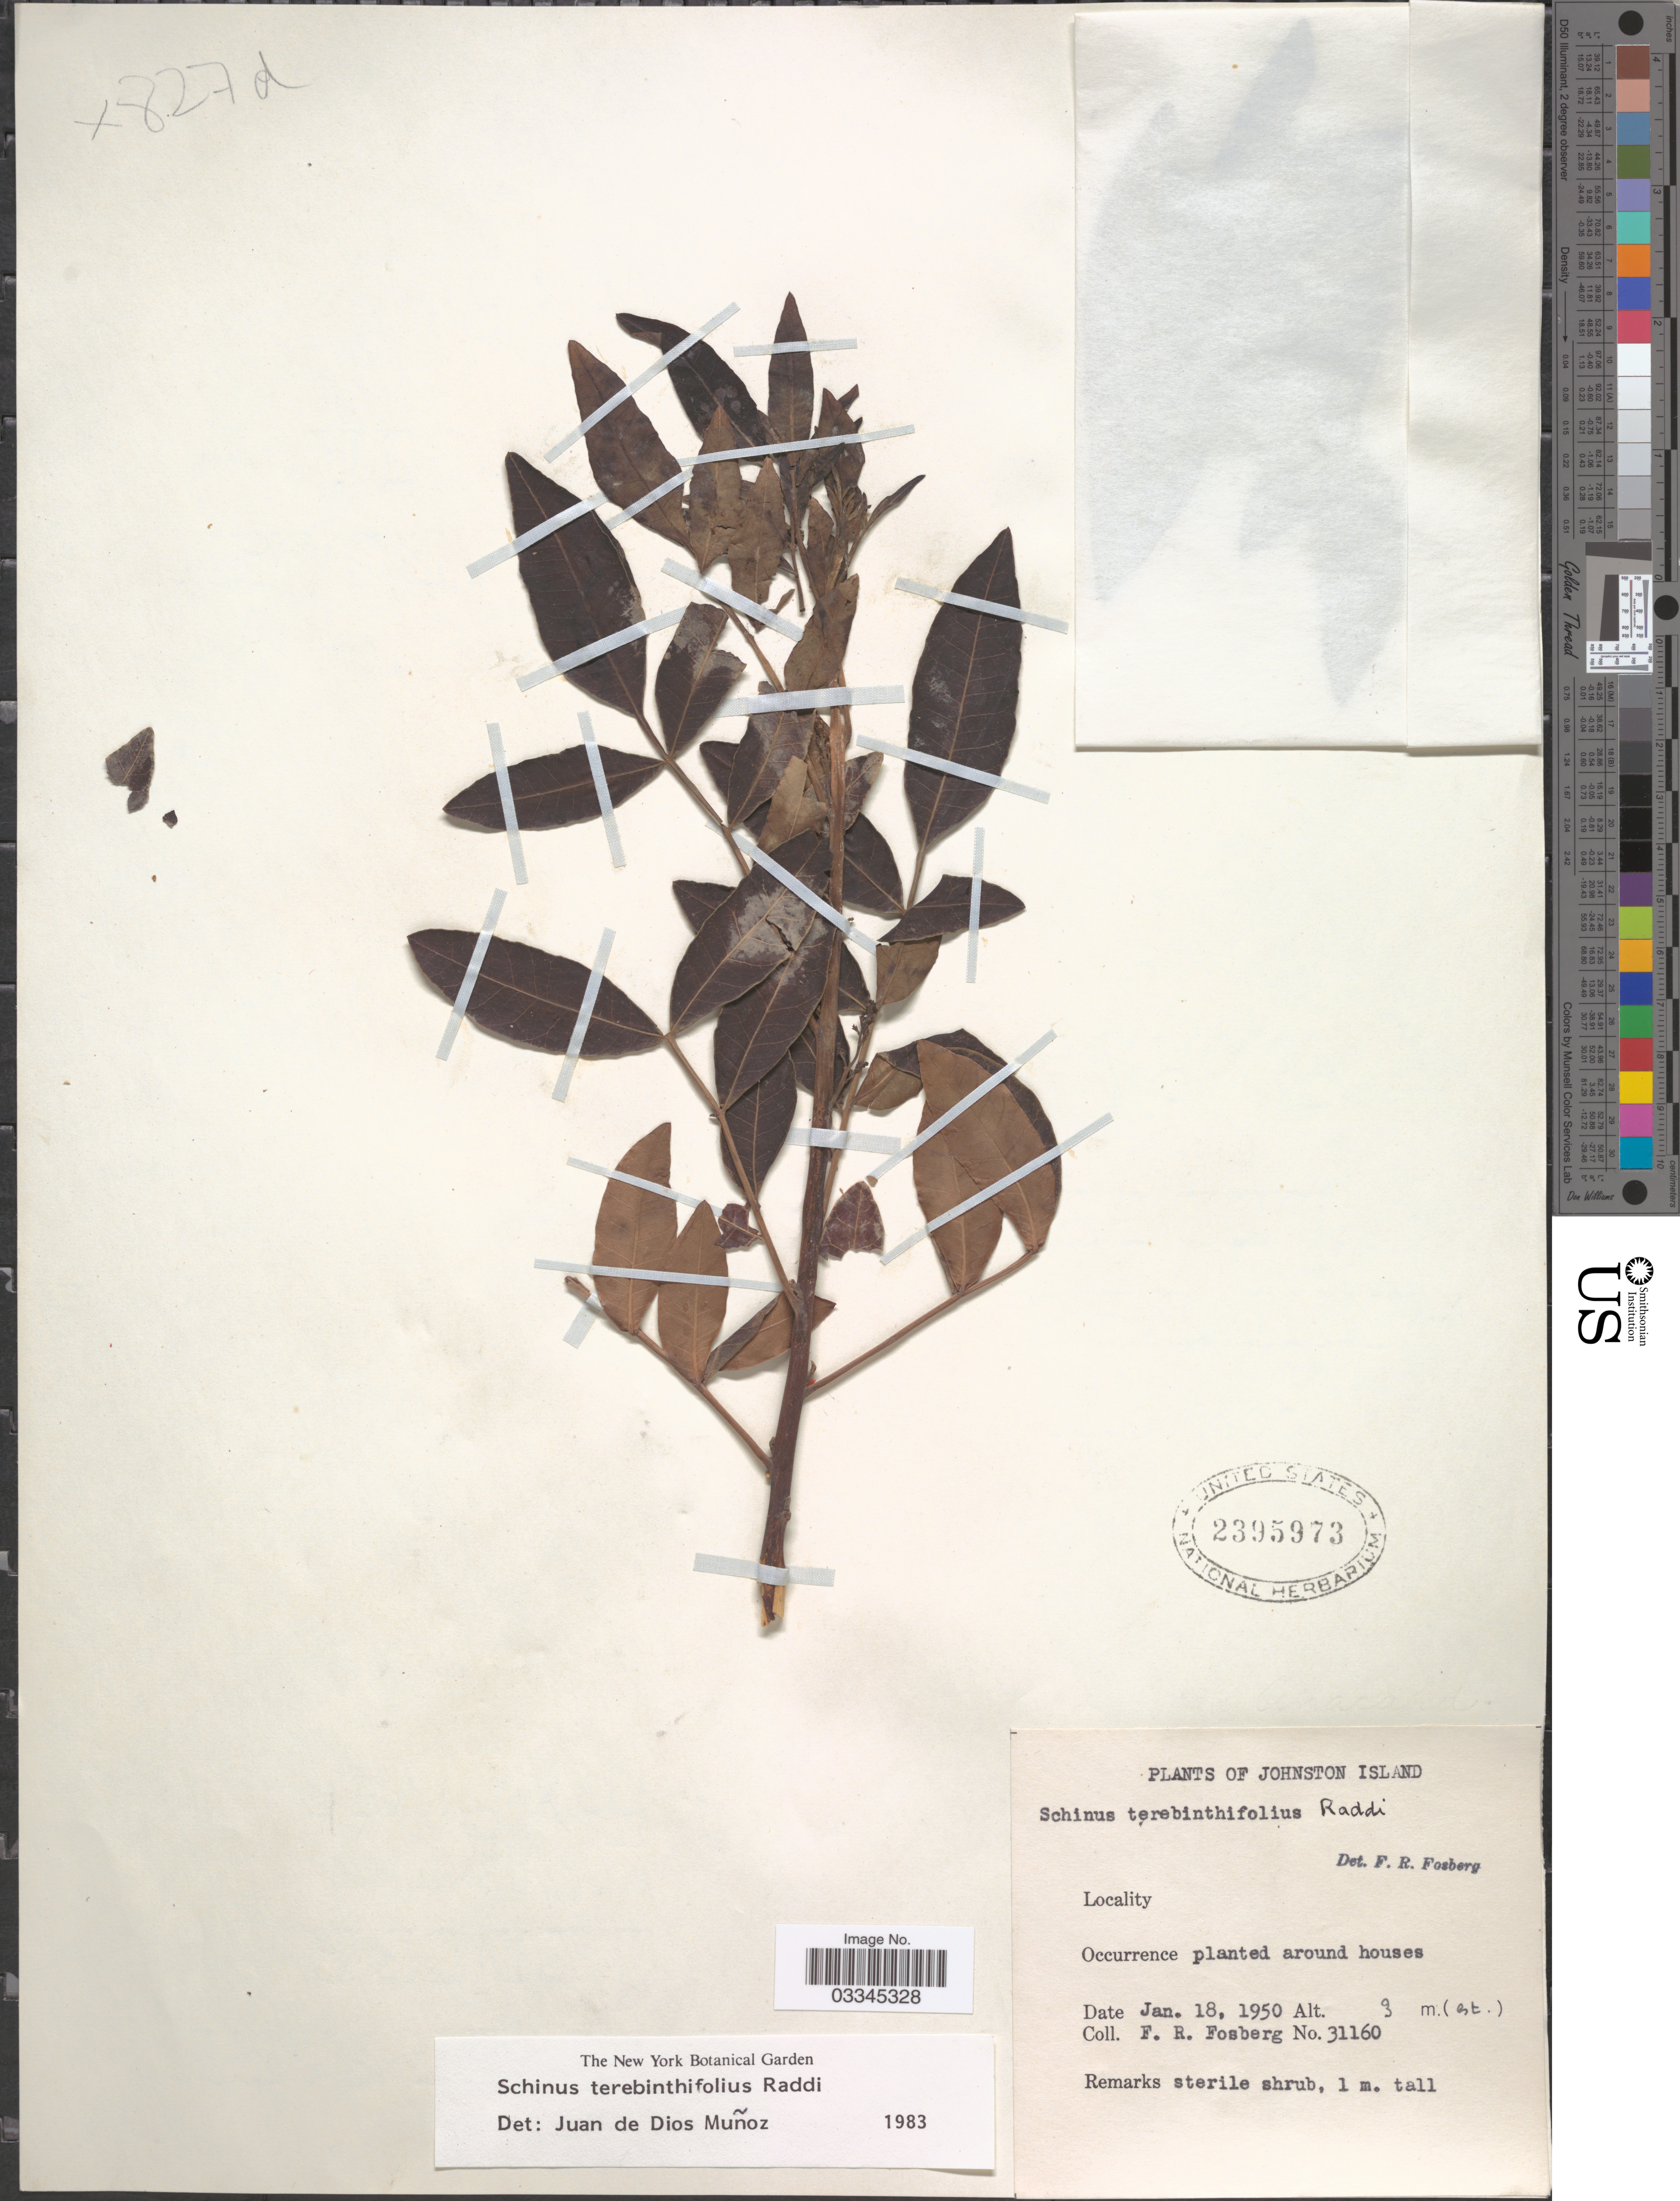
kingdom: Plantae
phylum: Tracheophyta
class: Magnoliopsida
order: Sapindales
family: Anacardiaceae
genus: Schinus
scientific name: Schinus terebinthifolia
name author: Raddi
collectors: F. R. Fosberg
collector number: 31160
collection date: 1950-01-18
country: U.S. Administered Pacific Islands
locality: Johnston Island.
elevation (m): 3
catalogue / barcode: US 2395973